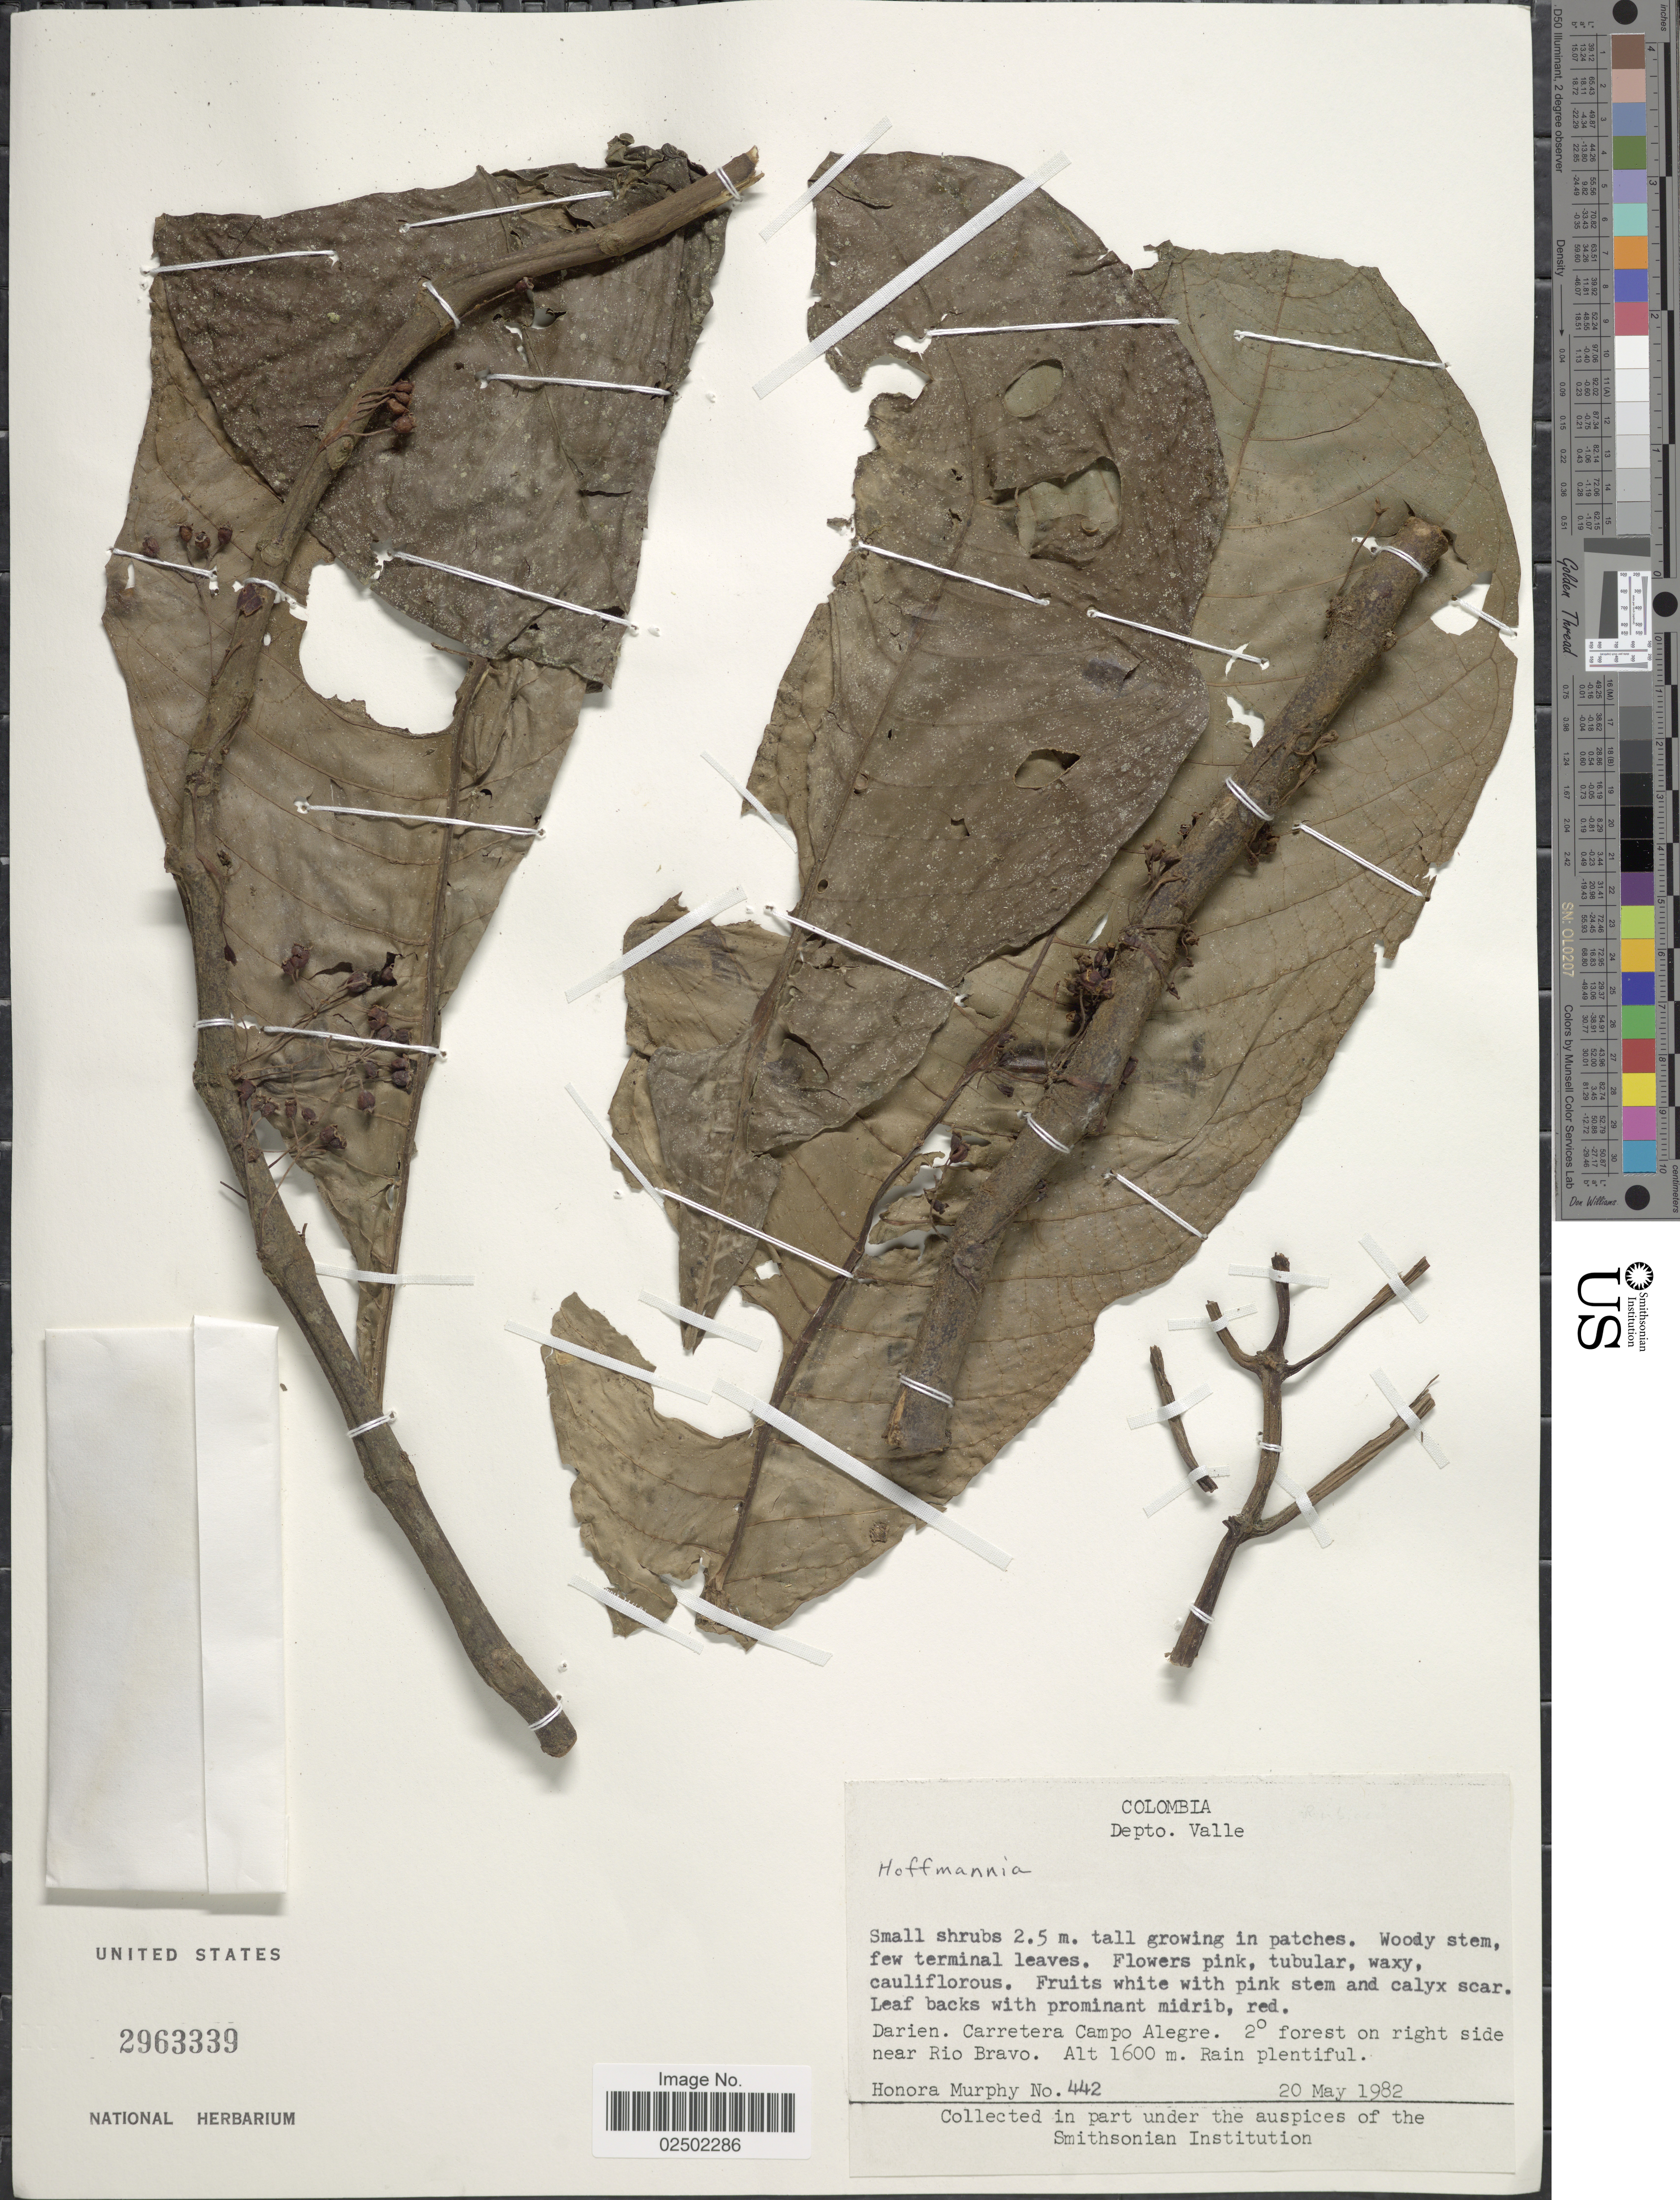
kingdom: Plantae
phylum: Tracheophyta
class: Magnoliopsida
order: Gentianales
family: Rubiaceae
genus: Hoffmannia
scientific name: Hoffmannia sp.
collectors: H. Murphy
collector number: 442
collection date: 1982-05-20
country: Colombia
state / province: Valle del Cauca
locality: Depto. Valle: Darien, Carretera Campo Alegre, 2° forest on right side near Rio Bravo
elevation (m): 1600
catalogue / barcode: US 2963339